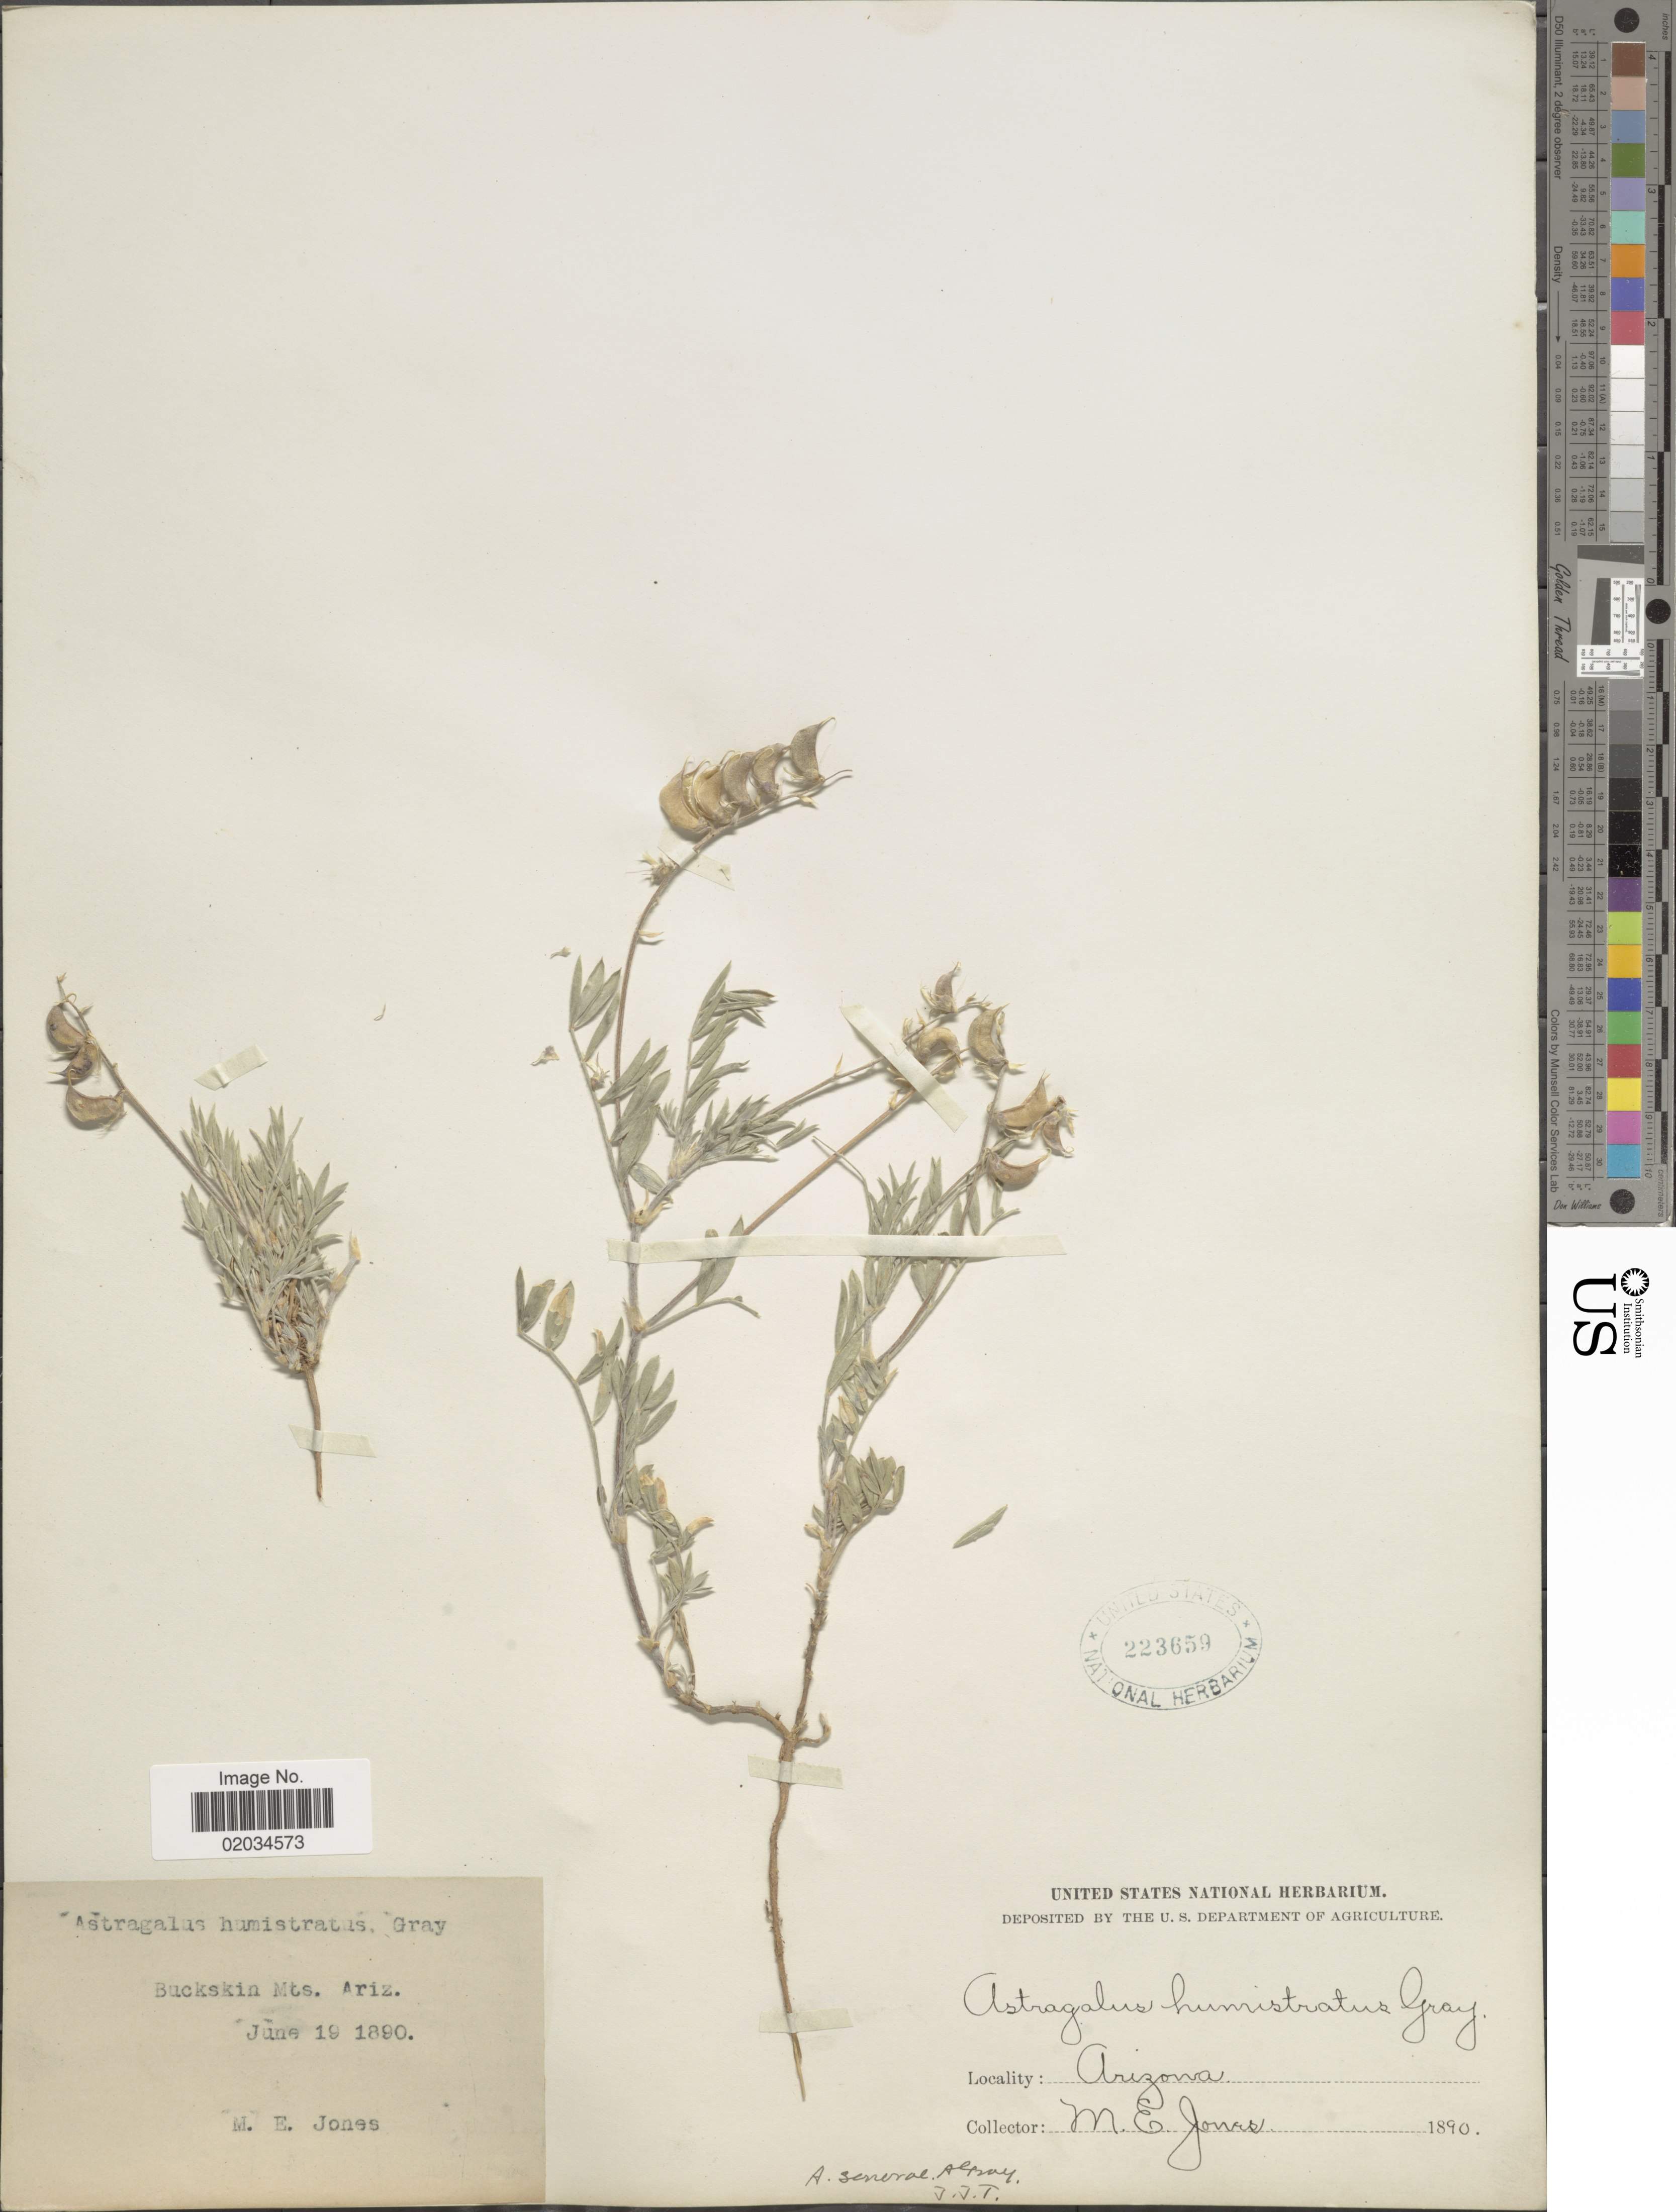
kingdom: Plantae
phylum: Tracheophyta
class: Magnoliopsida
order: Fabales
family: Fabaceae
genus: Astragalus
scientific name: Astragalus sonorae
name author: A. Gray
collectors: M. E. Jones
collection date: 1890-06-19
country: United States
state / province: Arizona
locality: Buckskia Mts.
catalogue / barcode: US 223659